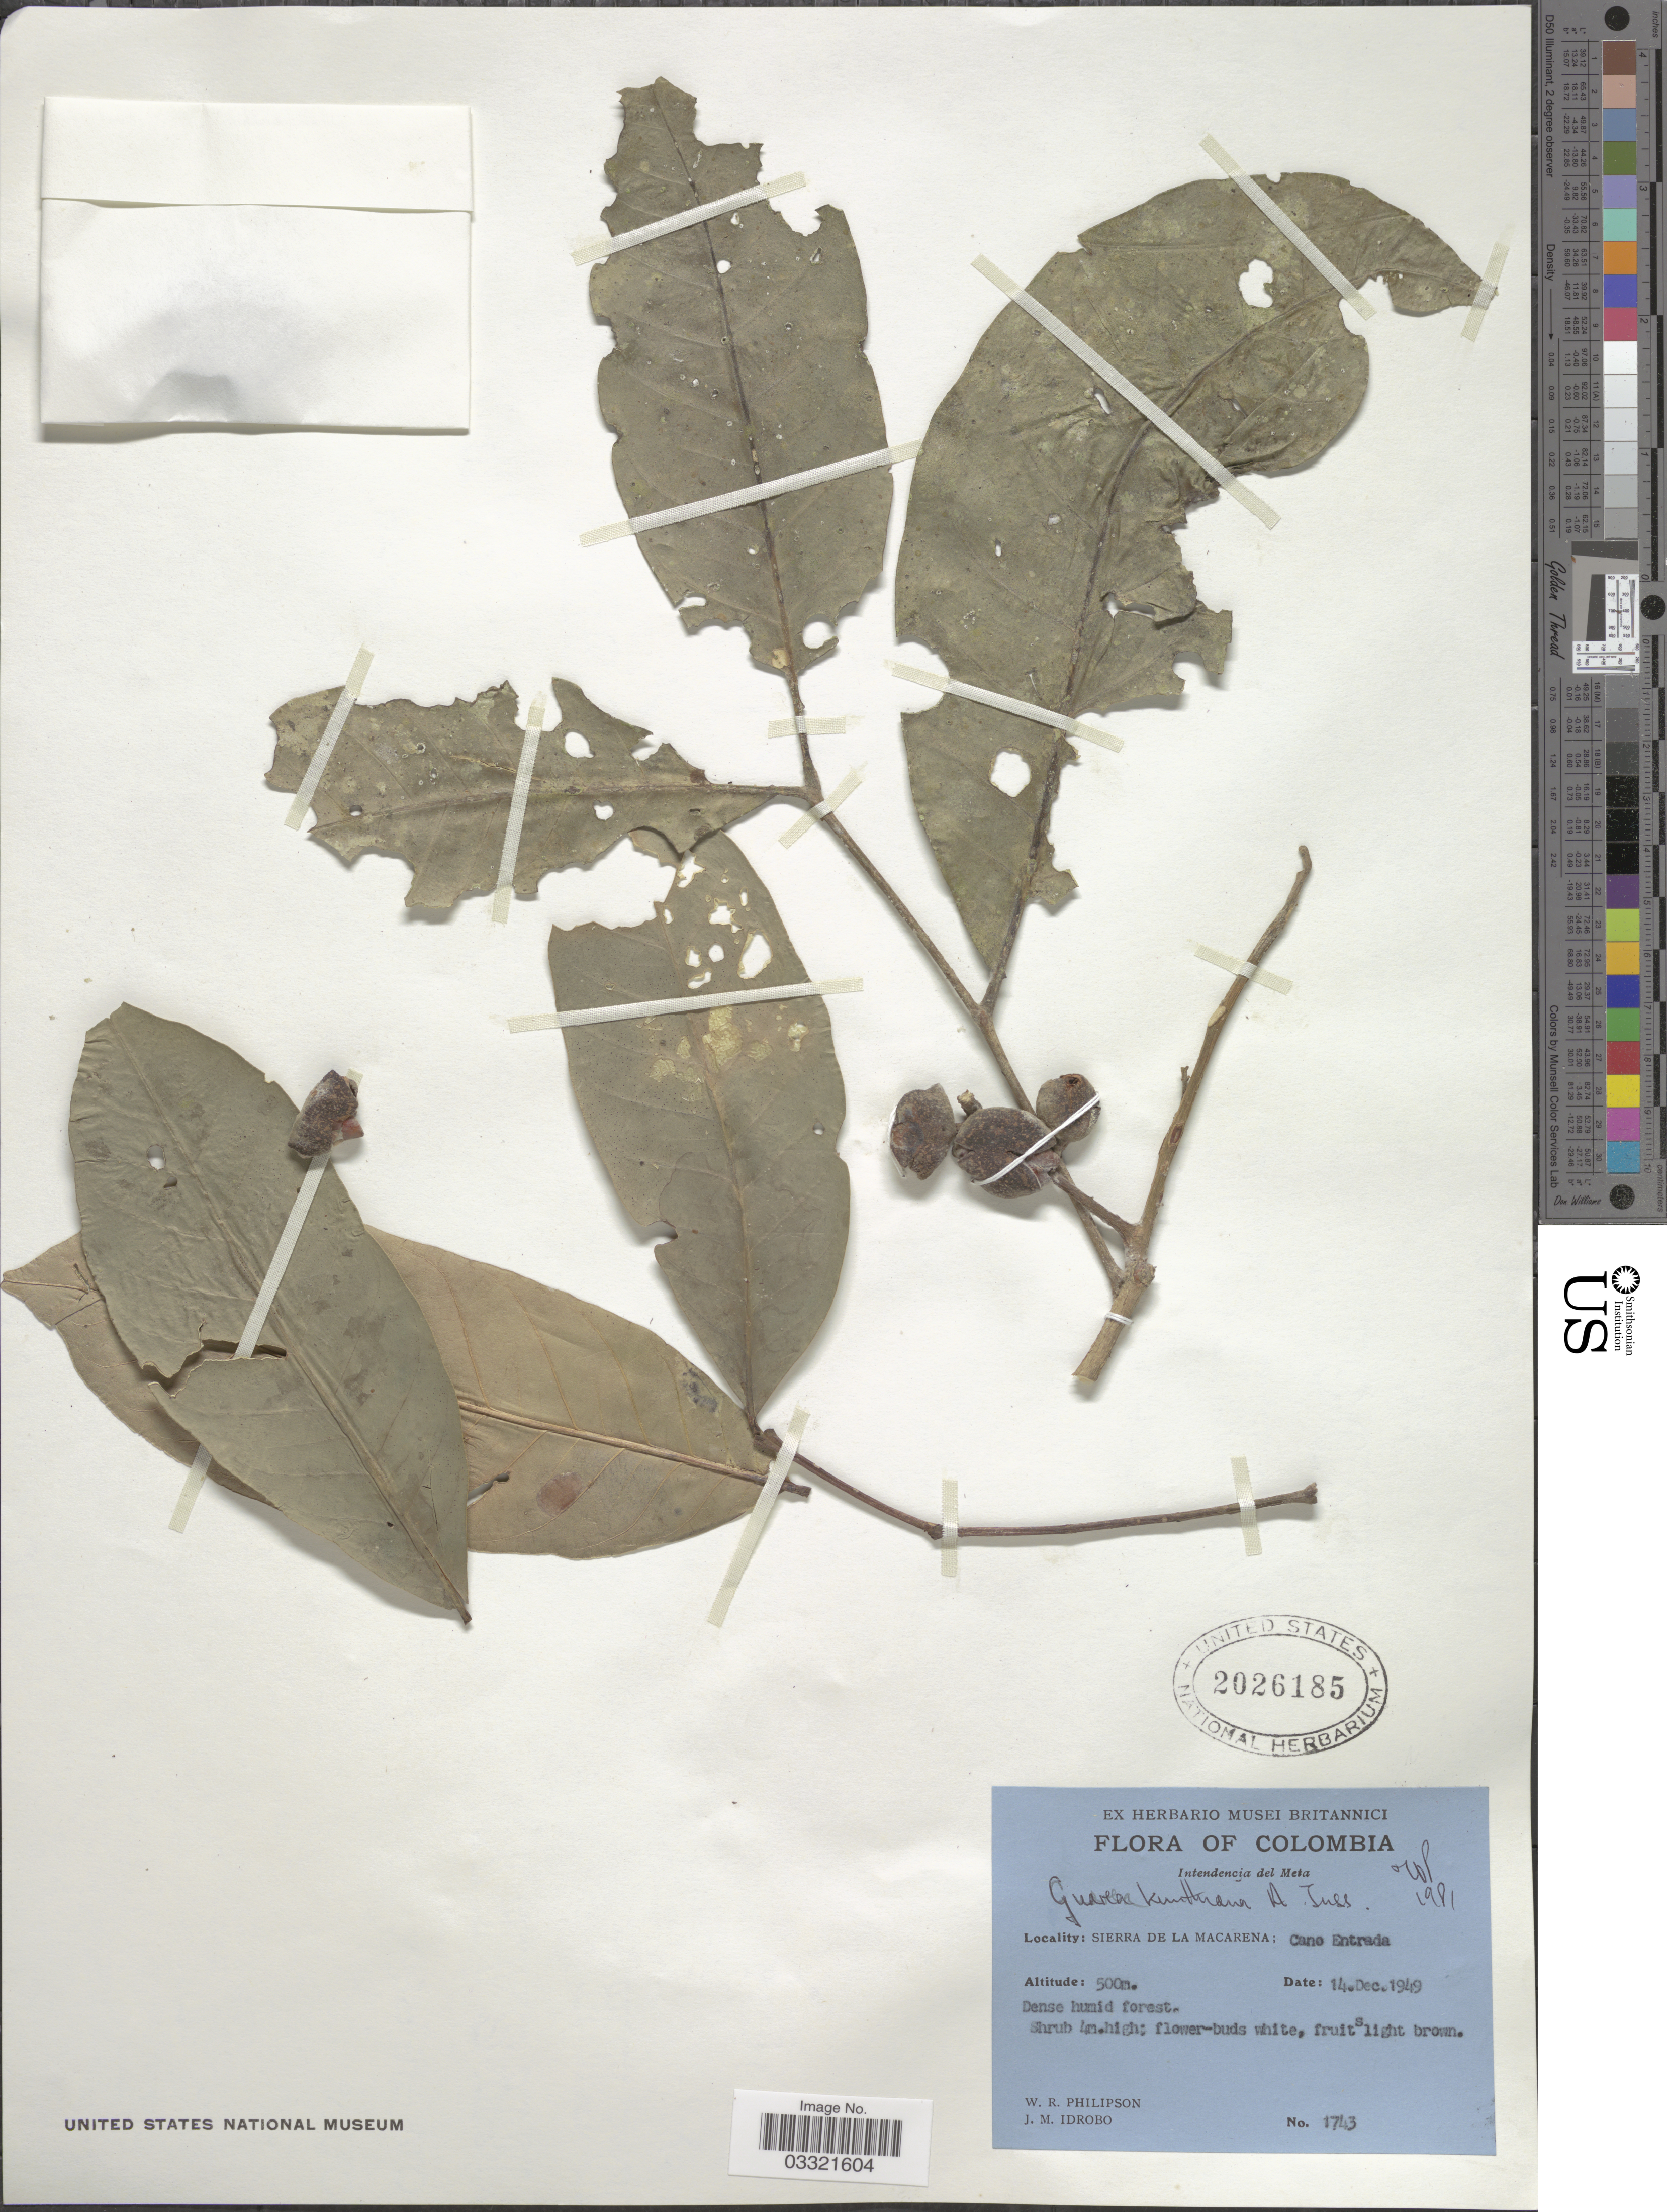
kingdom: Plantae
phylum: Tracheophyta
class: Magnoliopsida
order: Sapindales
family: Meliaceae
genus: Guarea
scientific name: Guarea kunthiana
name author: A. Juss.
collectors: W. R. Philipson & J. M. Idrobo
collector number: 1742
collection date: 1949-12-14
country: Colombia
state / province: Meta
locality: Intendencia del Meta. Sierra de la Macarena; Cano Entrada.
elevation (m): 500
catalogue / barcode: US 2026185